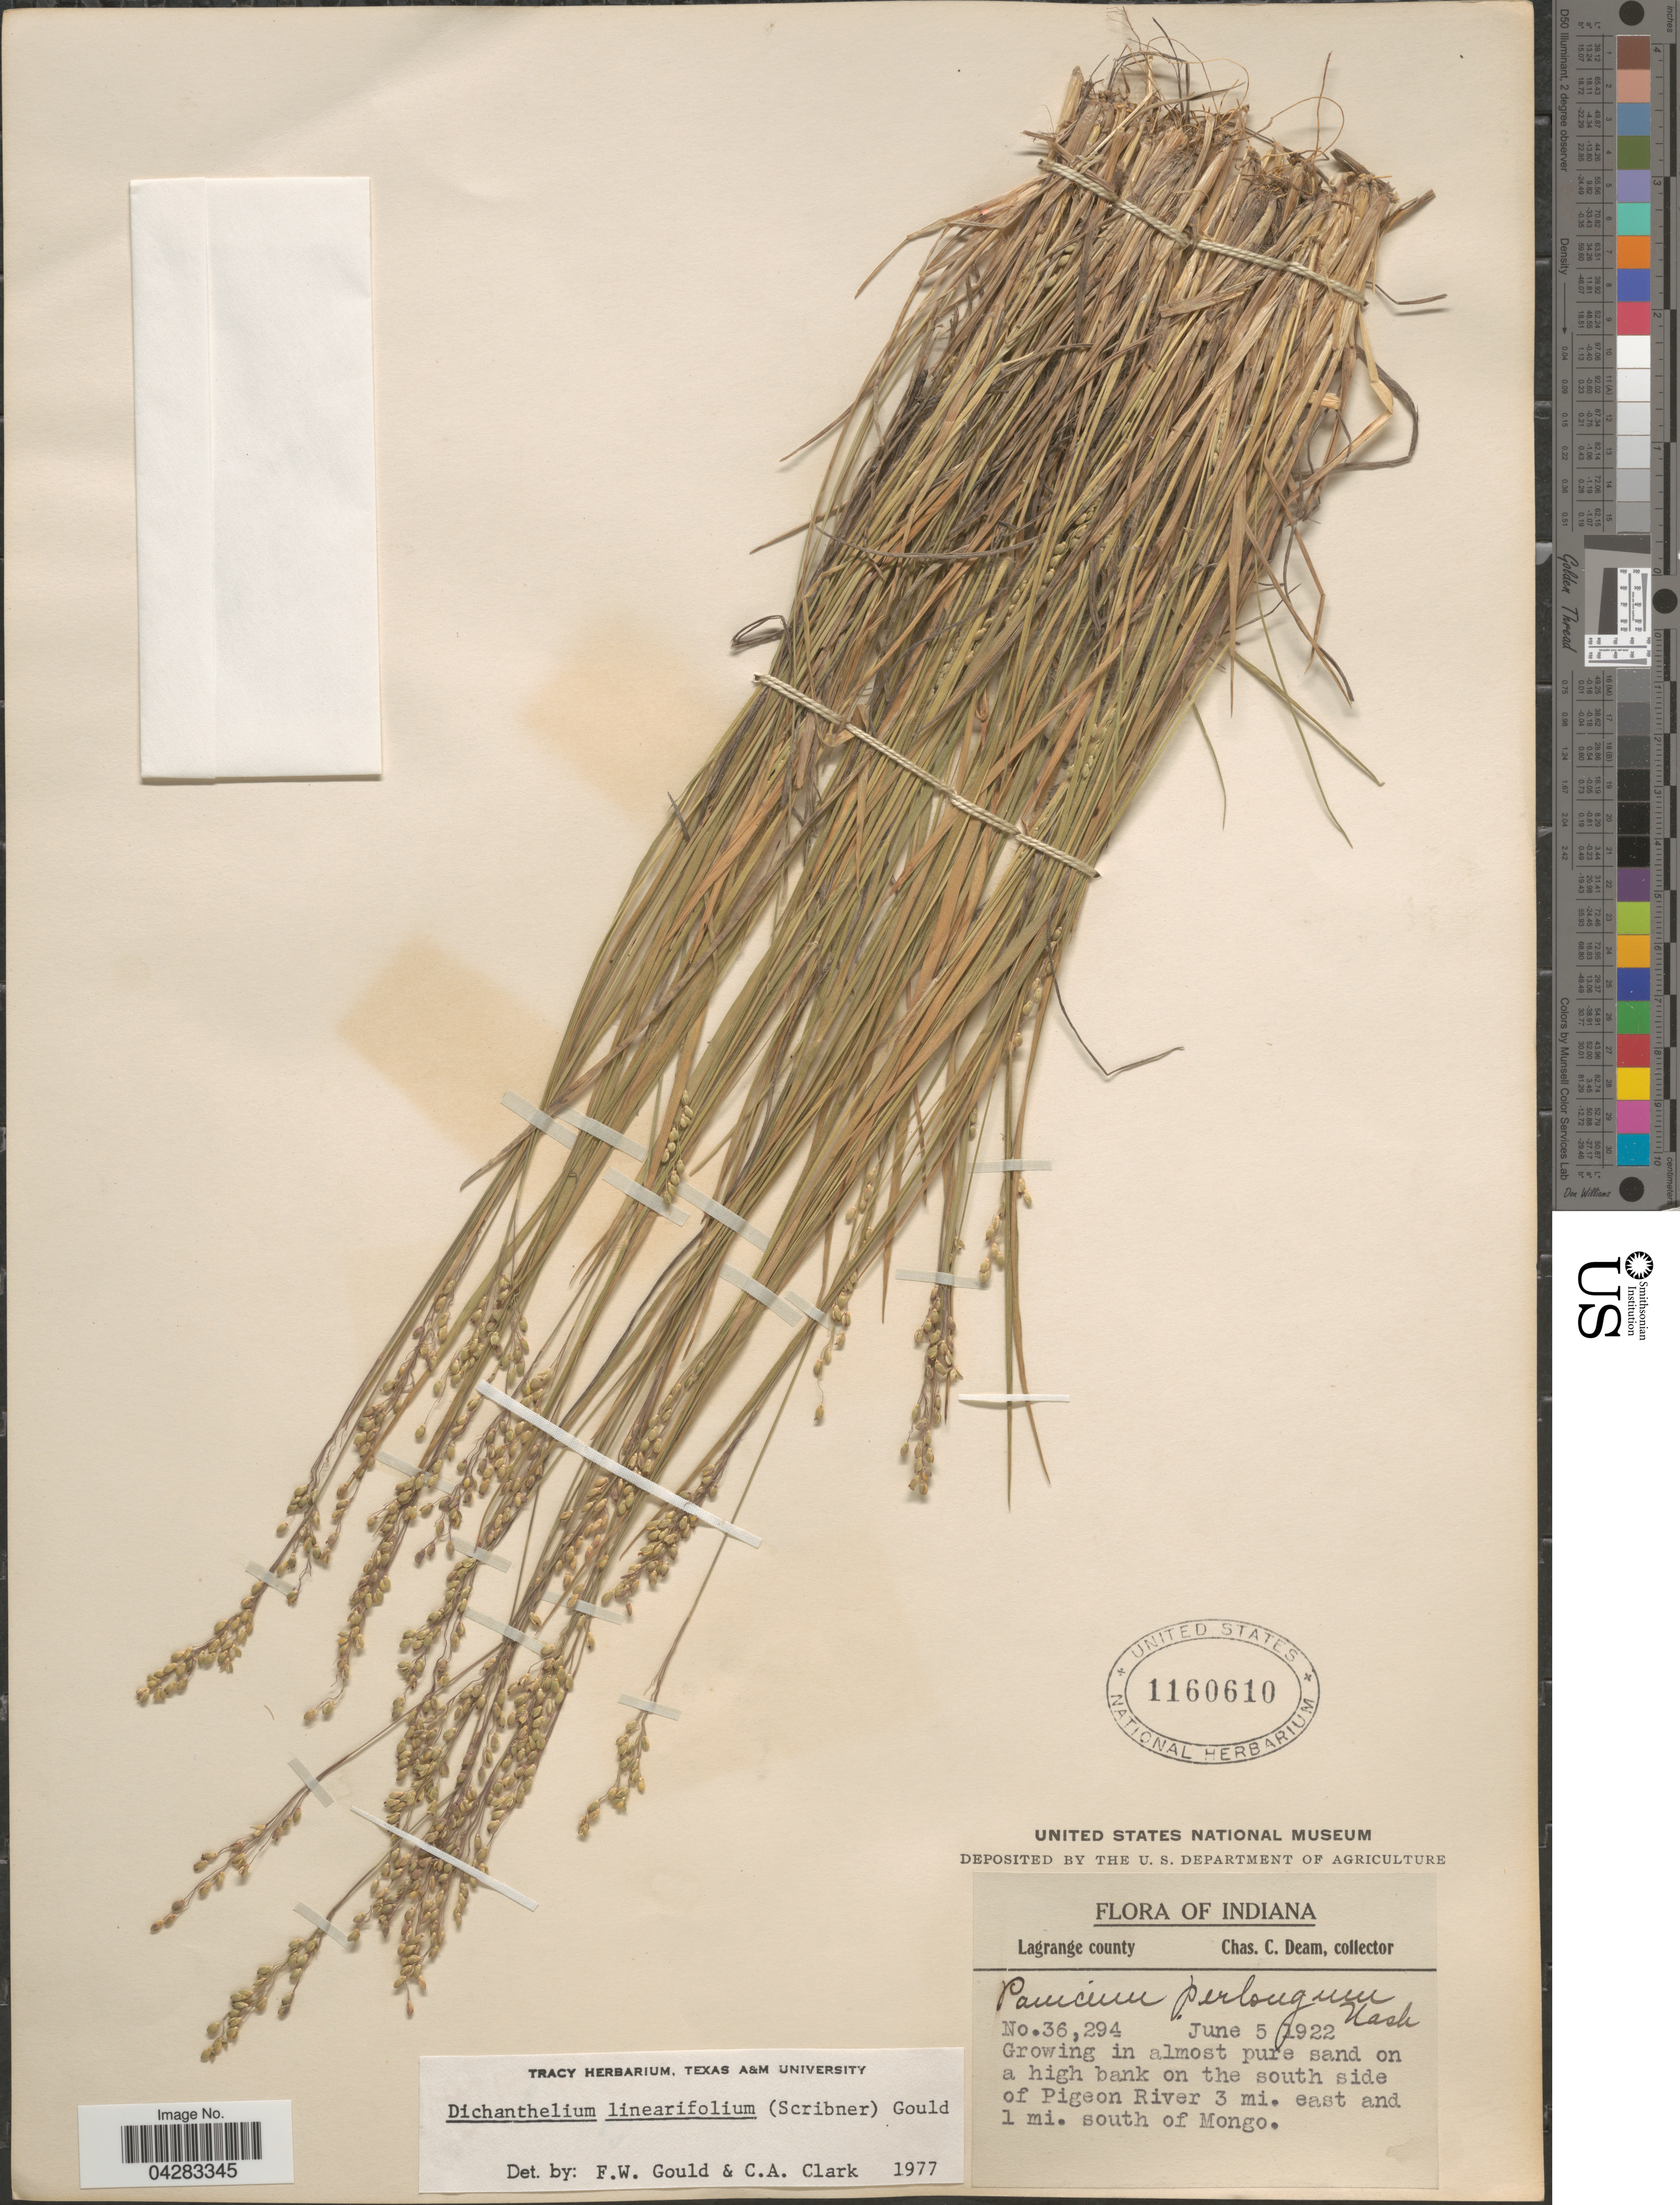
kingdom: Plantae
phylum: Tracheophyta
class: Liliopsida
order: Poales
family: Poaceae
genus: Dichanthelium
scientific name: Dichanthelium linearifolium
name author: (Scribn.) Gould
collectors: C. C. Deam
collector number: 36294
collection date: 1922-06-05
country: United States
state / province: Indiana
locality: Lagrange county. Growing in almost pure sand on a high bank on the south side of Pigeon River 3 mi. east and 1 mi. south of Mongo.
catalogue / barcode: US 1160610